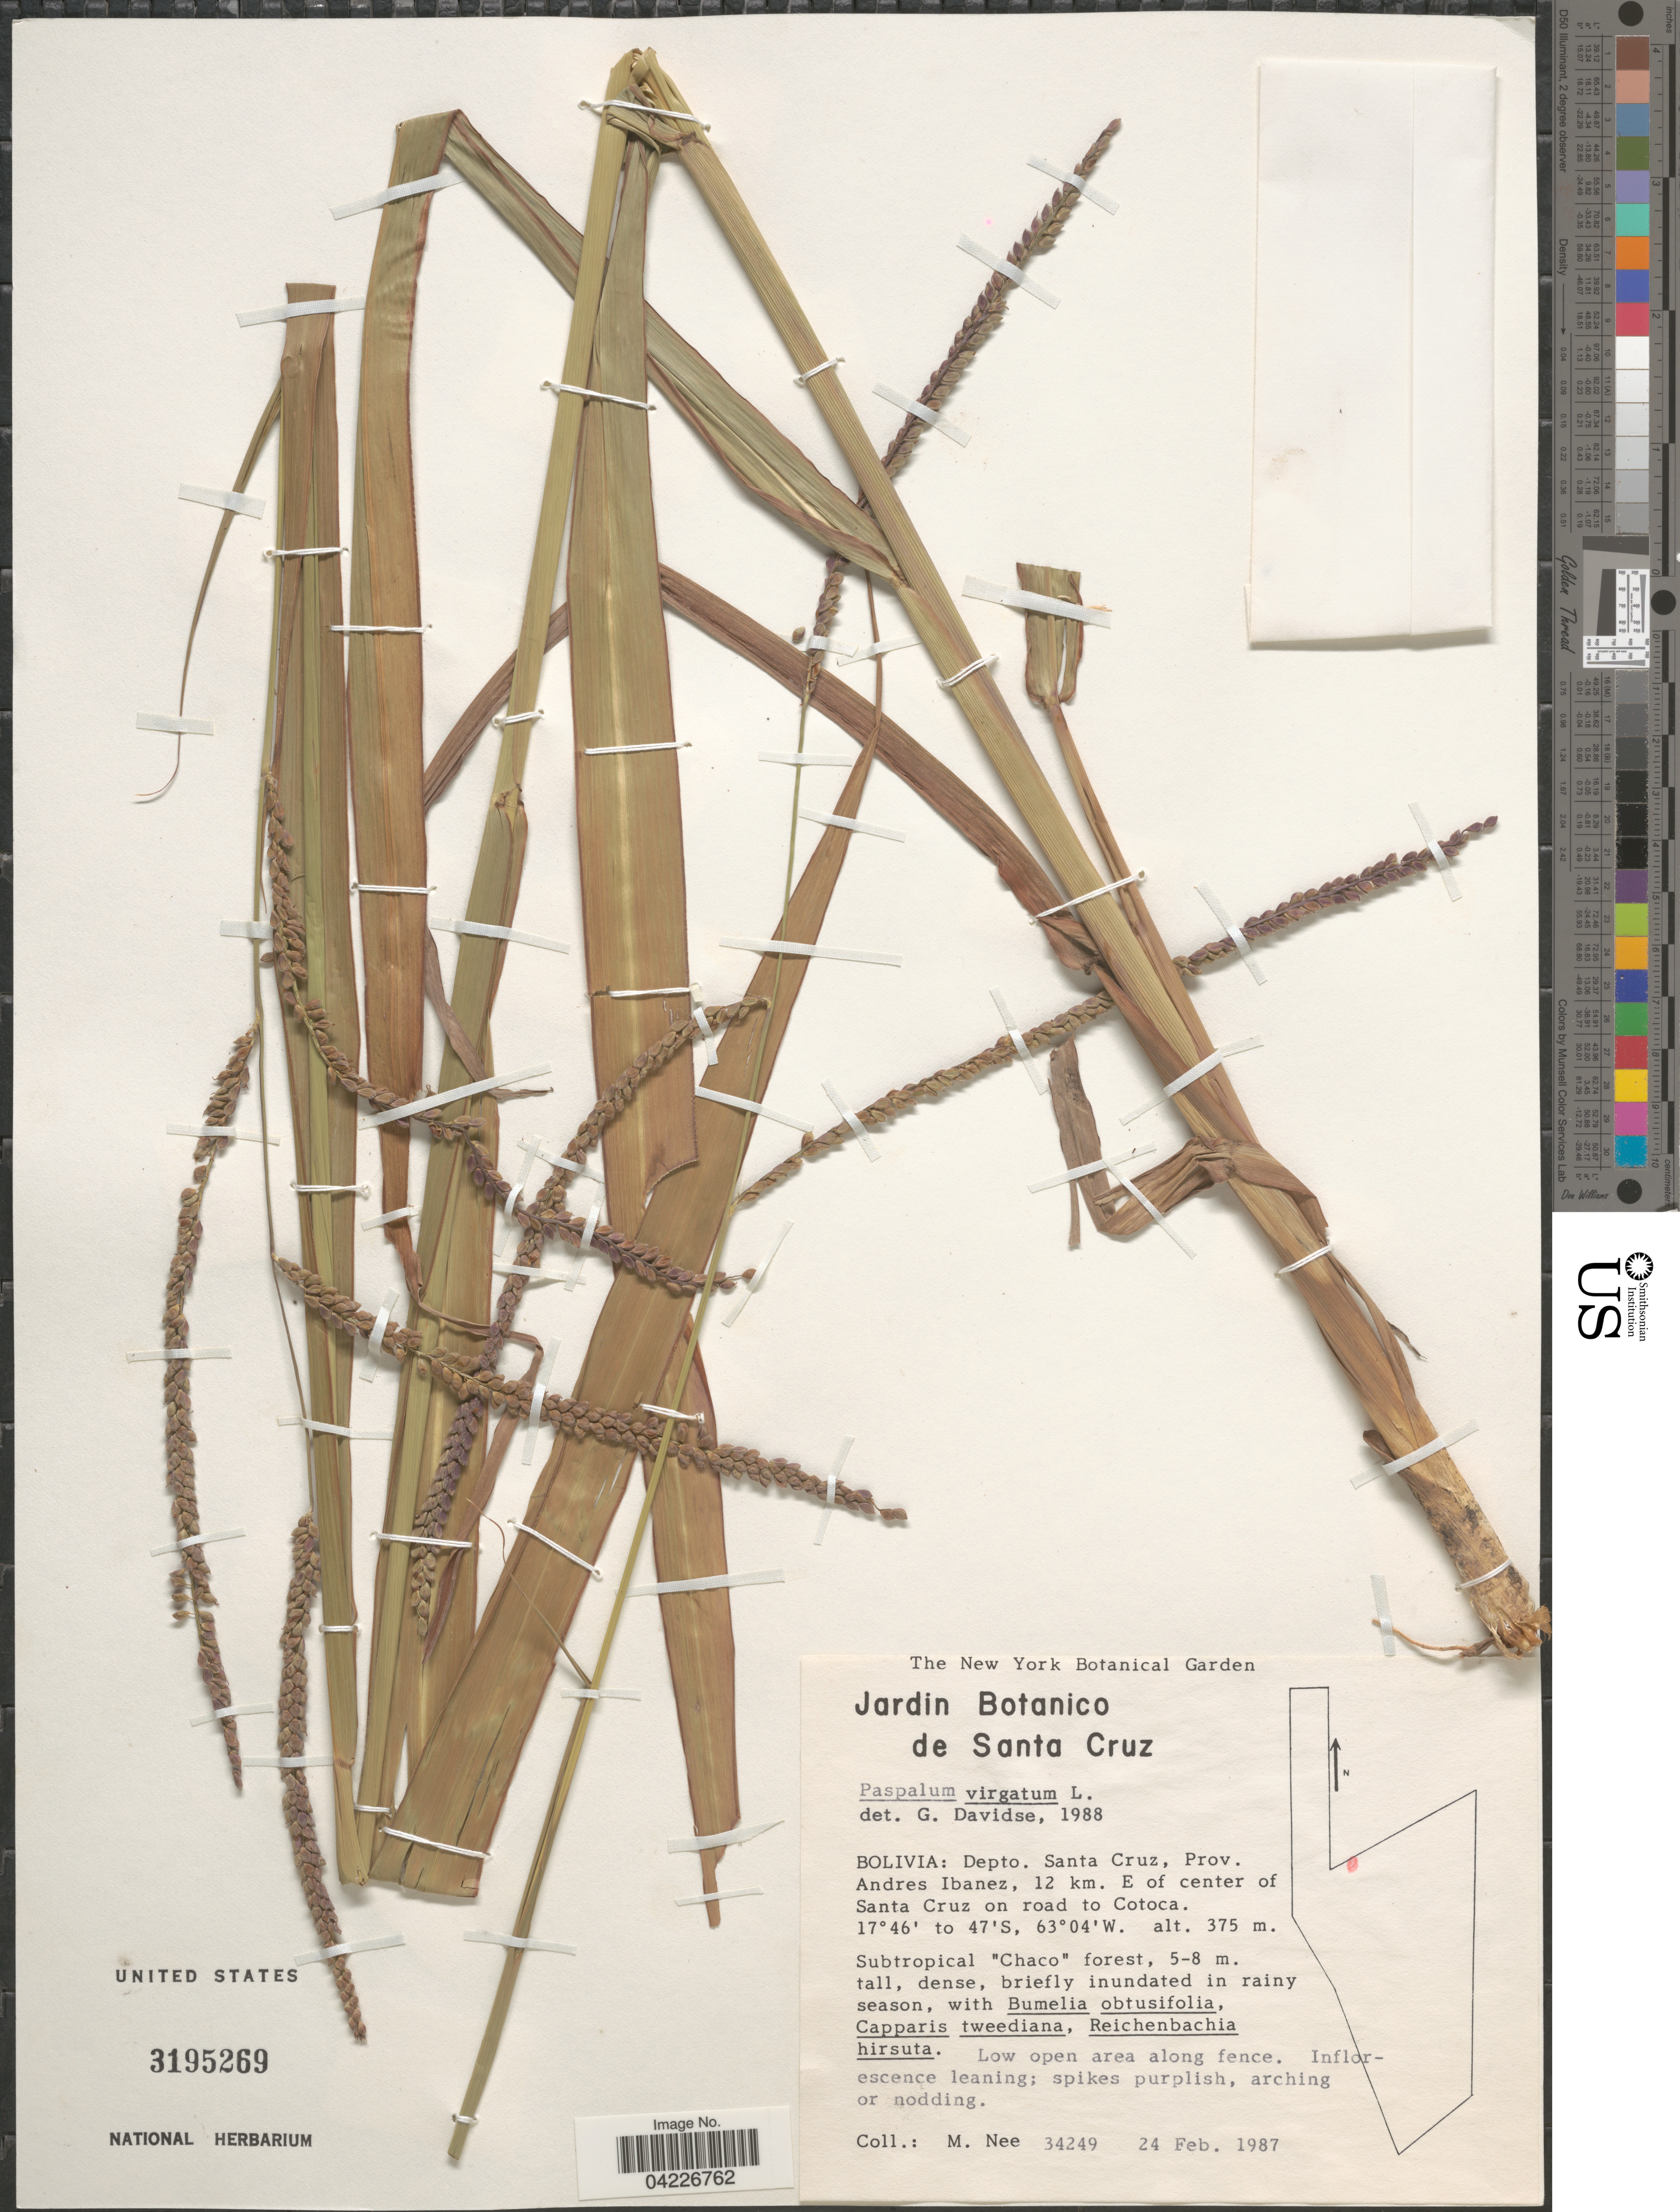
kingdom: Plantae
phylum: Tracheophyta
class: Liliopsida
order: Poales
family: Poaceae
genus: Paspalum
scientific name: Paspalum virgatum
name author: L.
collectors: M. Nee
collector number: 34249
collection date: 1987-02-24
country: Bolivia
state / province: Santa Cruz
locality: Depto. Santa Cruz, Prov. Andres Ibanez, 12 km. E of center of Santa Cruz on road to Cotoca.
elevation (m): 375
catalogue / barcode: US 3195269